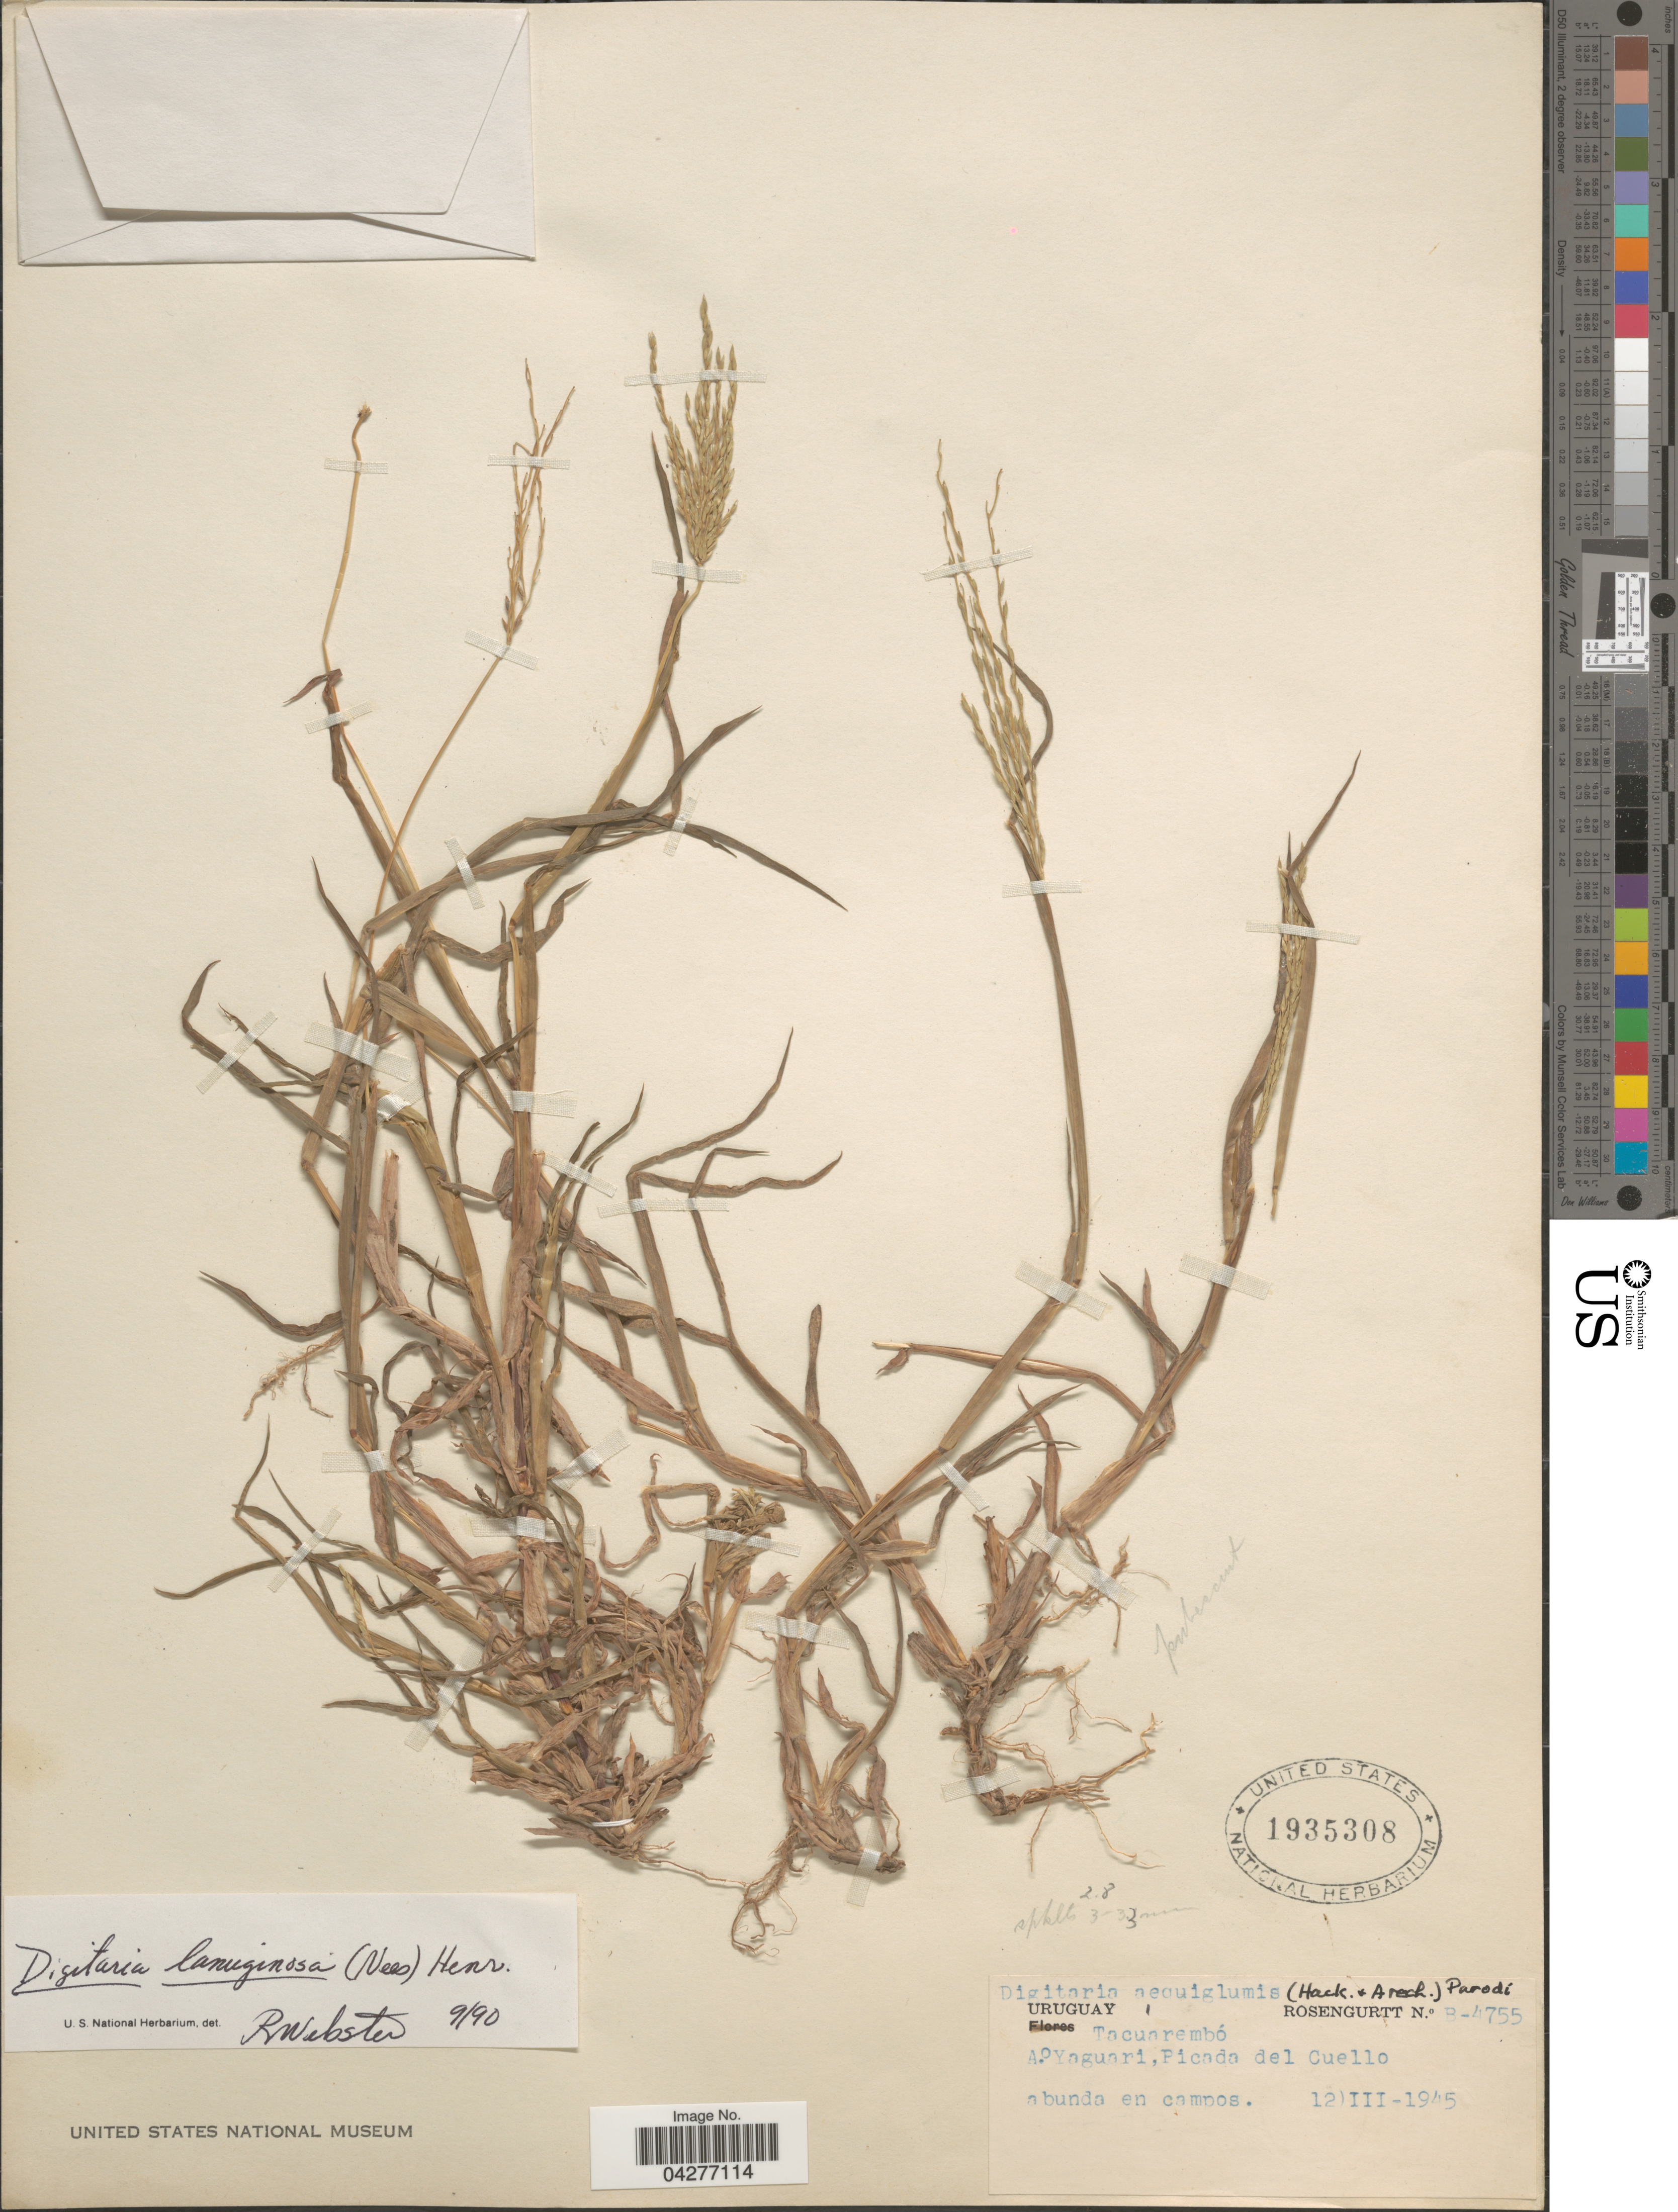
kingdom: Plantae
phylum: Tracheophyta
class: Liliopsida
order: Poales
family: Poaceae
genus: Digitaria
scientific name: Digitaria lanuginosa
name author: (Nees) Henr.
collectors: Rosengurtt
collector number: B-4755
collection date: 1945-03-12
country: Uruguay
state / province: Tacuarembó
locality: Ao Yaguari, Picada del Cuello.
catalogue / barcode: US 1935308